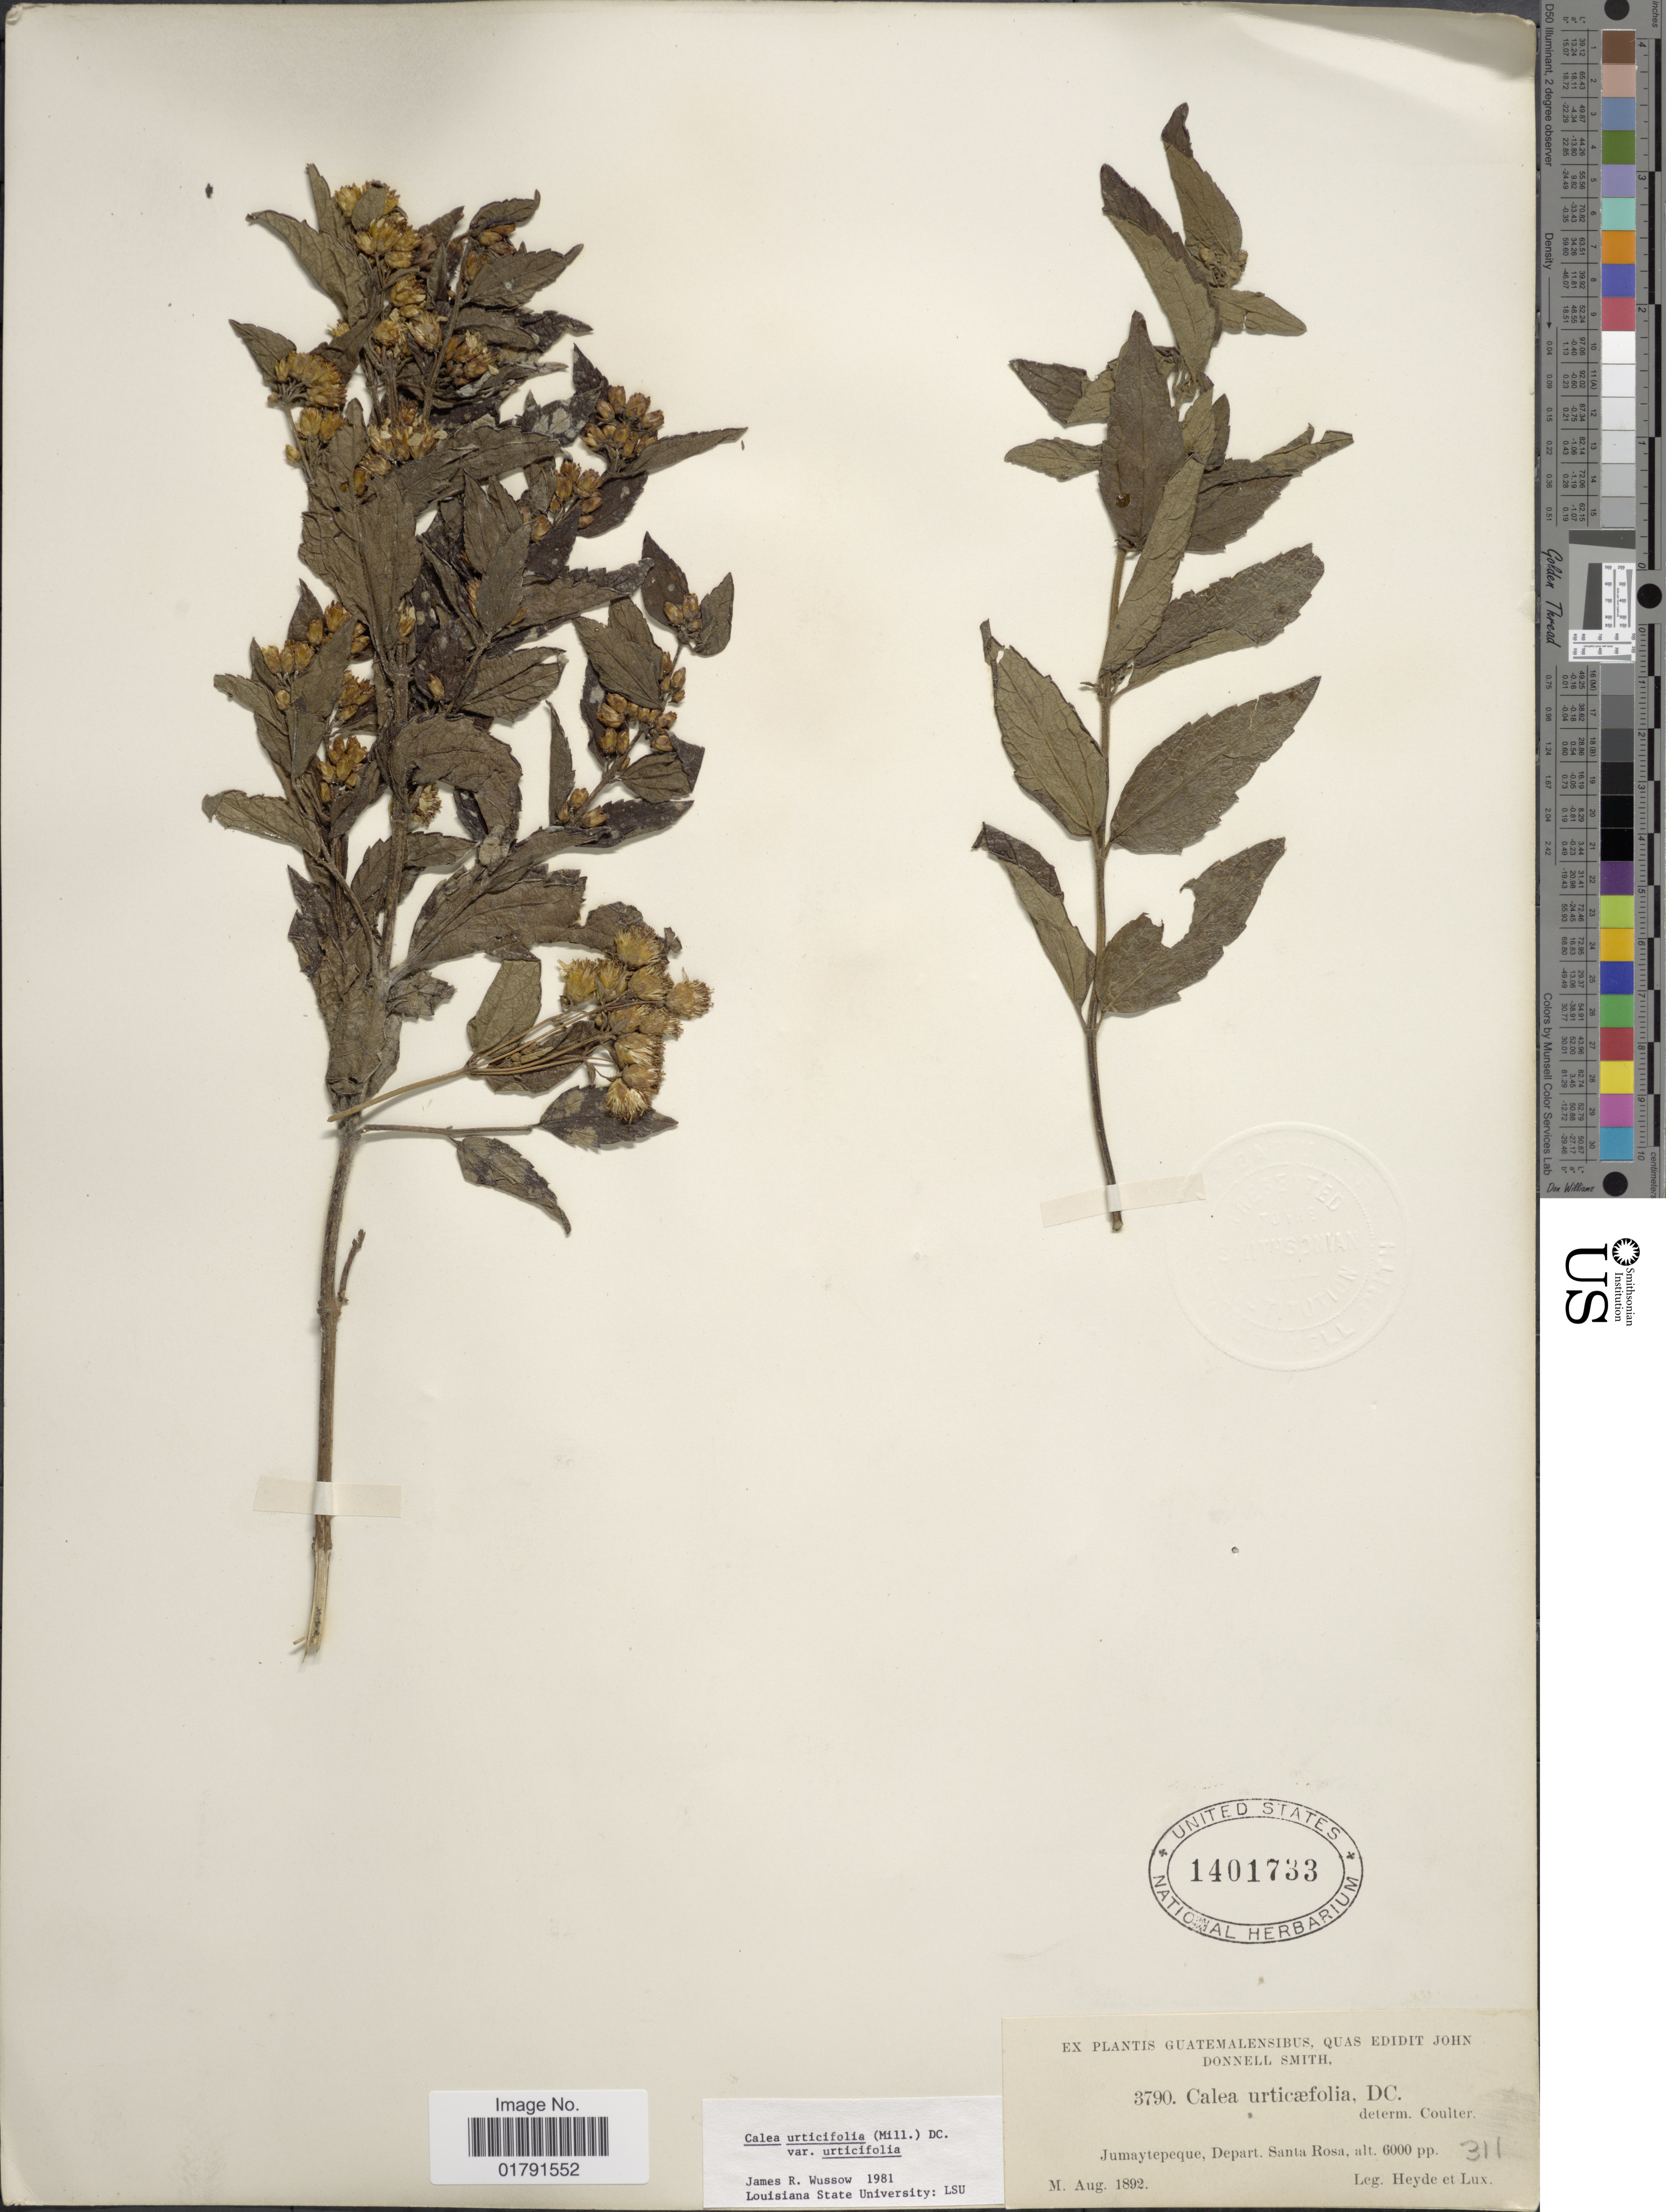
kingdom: Plantae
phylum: Tracheophyta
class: Magnoliopsida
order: Asterales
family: Asteraceae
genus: Calea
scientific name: Calea urticifolia var. urticifolia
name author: (Mill.) DC.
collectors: Heyde & Lux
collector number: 3790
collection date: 1892-08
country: Guatemala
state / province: Santa Rosa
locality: Jumaytepeque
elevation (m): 1829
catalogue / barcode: US 1401733